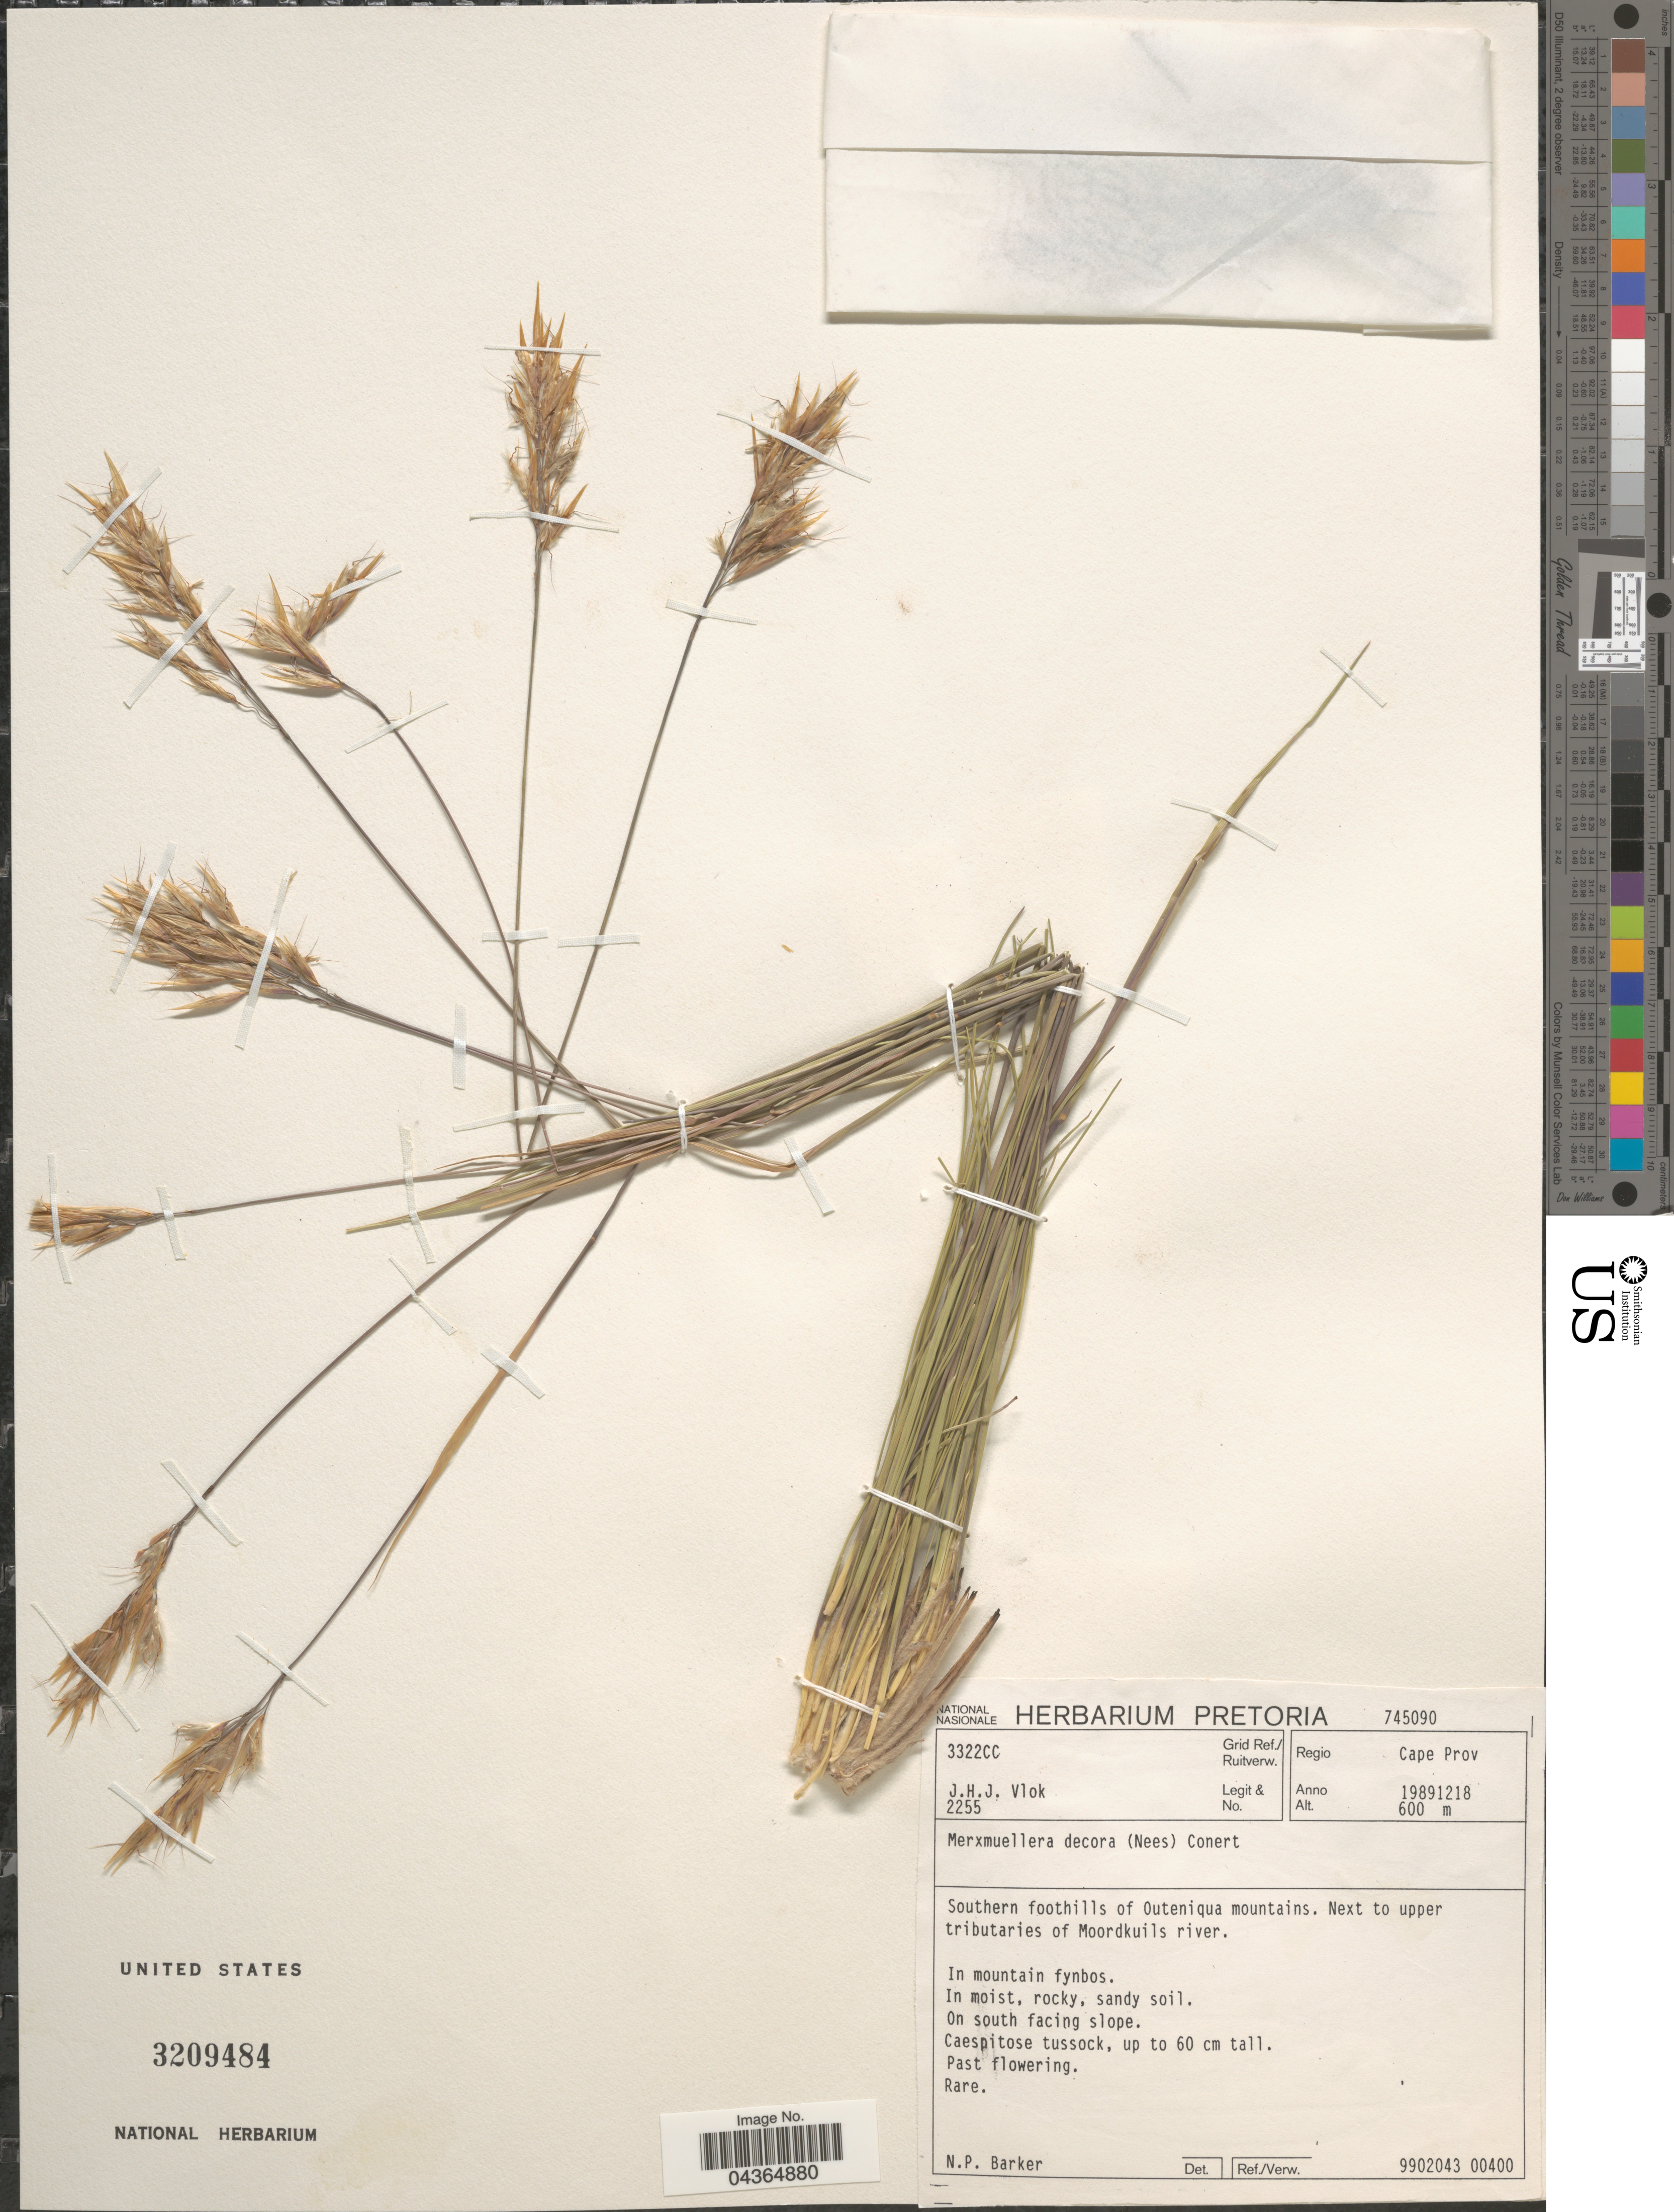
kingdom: Plantae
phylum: Tracheophyta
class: Liliopsida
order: Poales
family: Poaceae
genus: Geochloa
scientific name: Geochloa decora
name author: (Nees) N.P. Barker & H.P. Linder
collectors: J. H. J. Vlok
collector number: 2255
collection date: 1989-12-18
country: South Africa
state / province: Western Cape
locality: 3322CC Grid Ref./Ruitverw. Regio Cape Prov. Southern foothills of Outeniqua mountains. Next to upper tributaries of Moordkuils river.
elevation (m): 600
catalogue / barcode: US 3209484